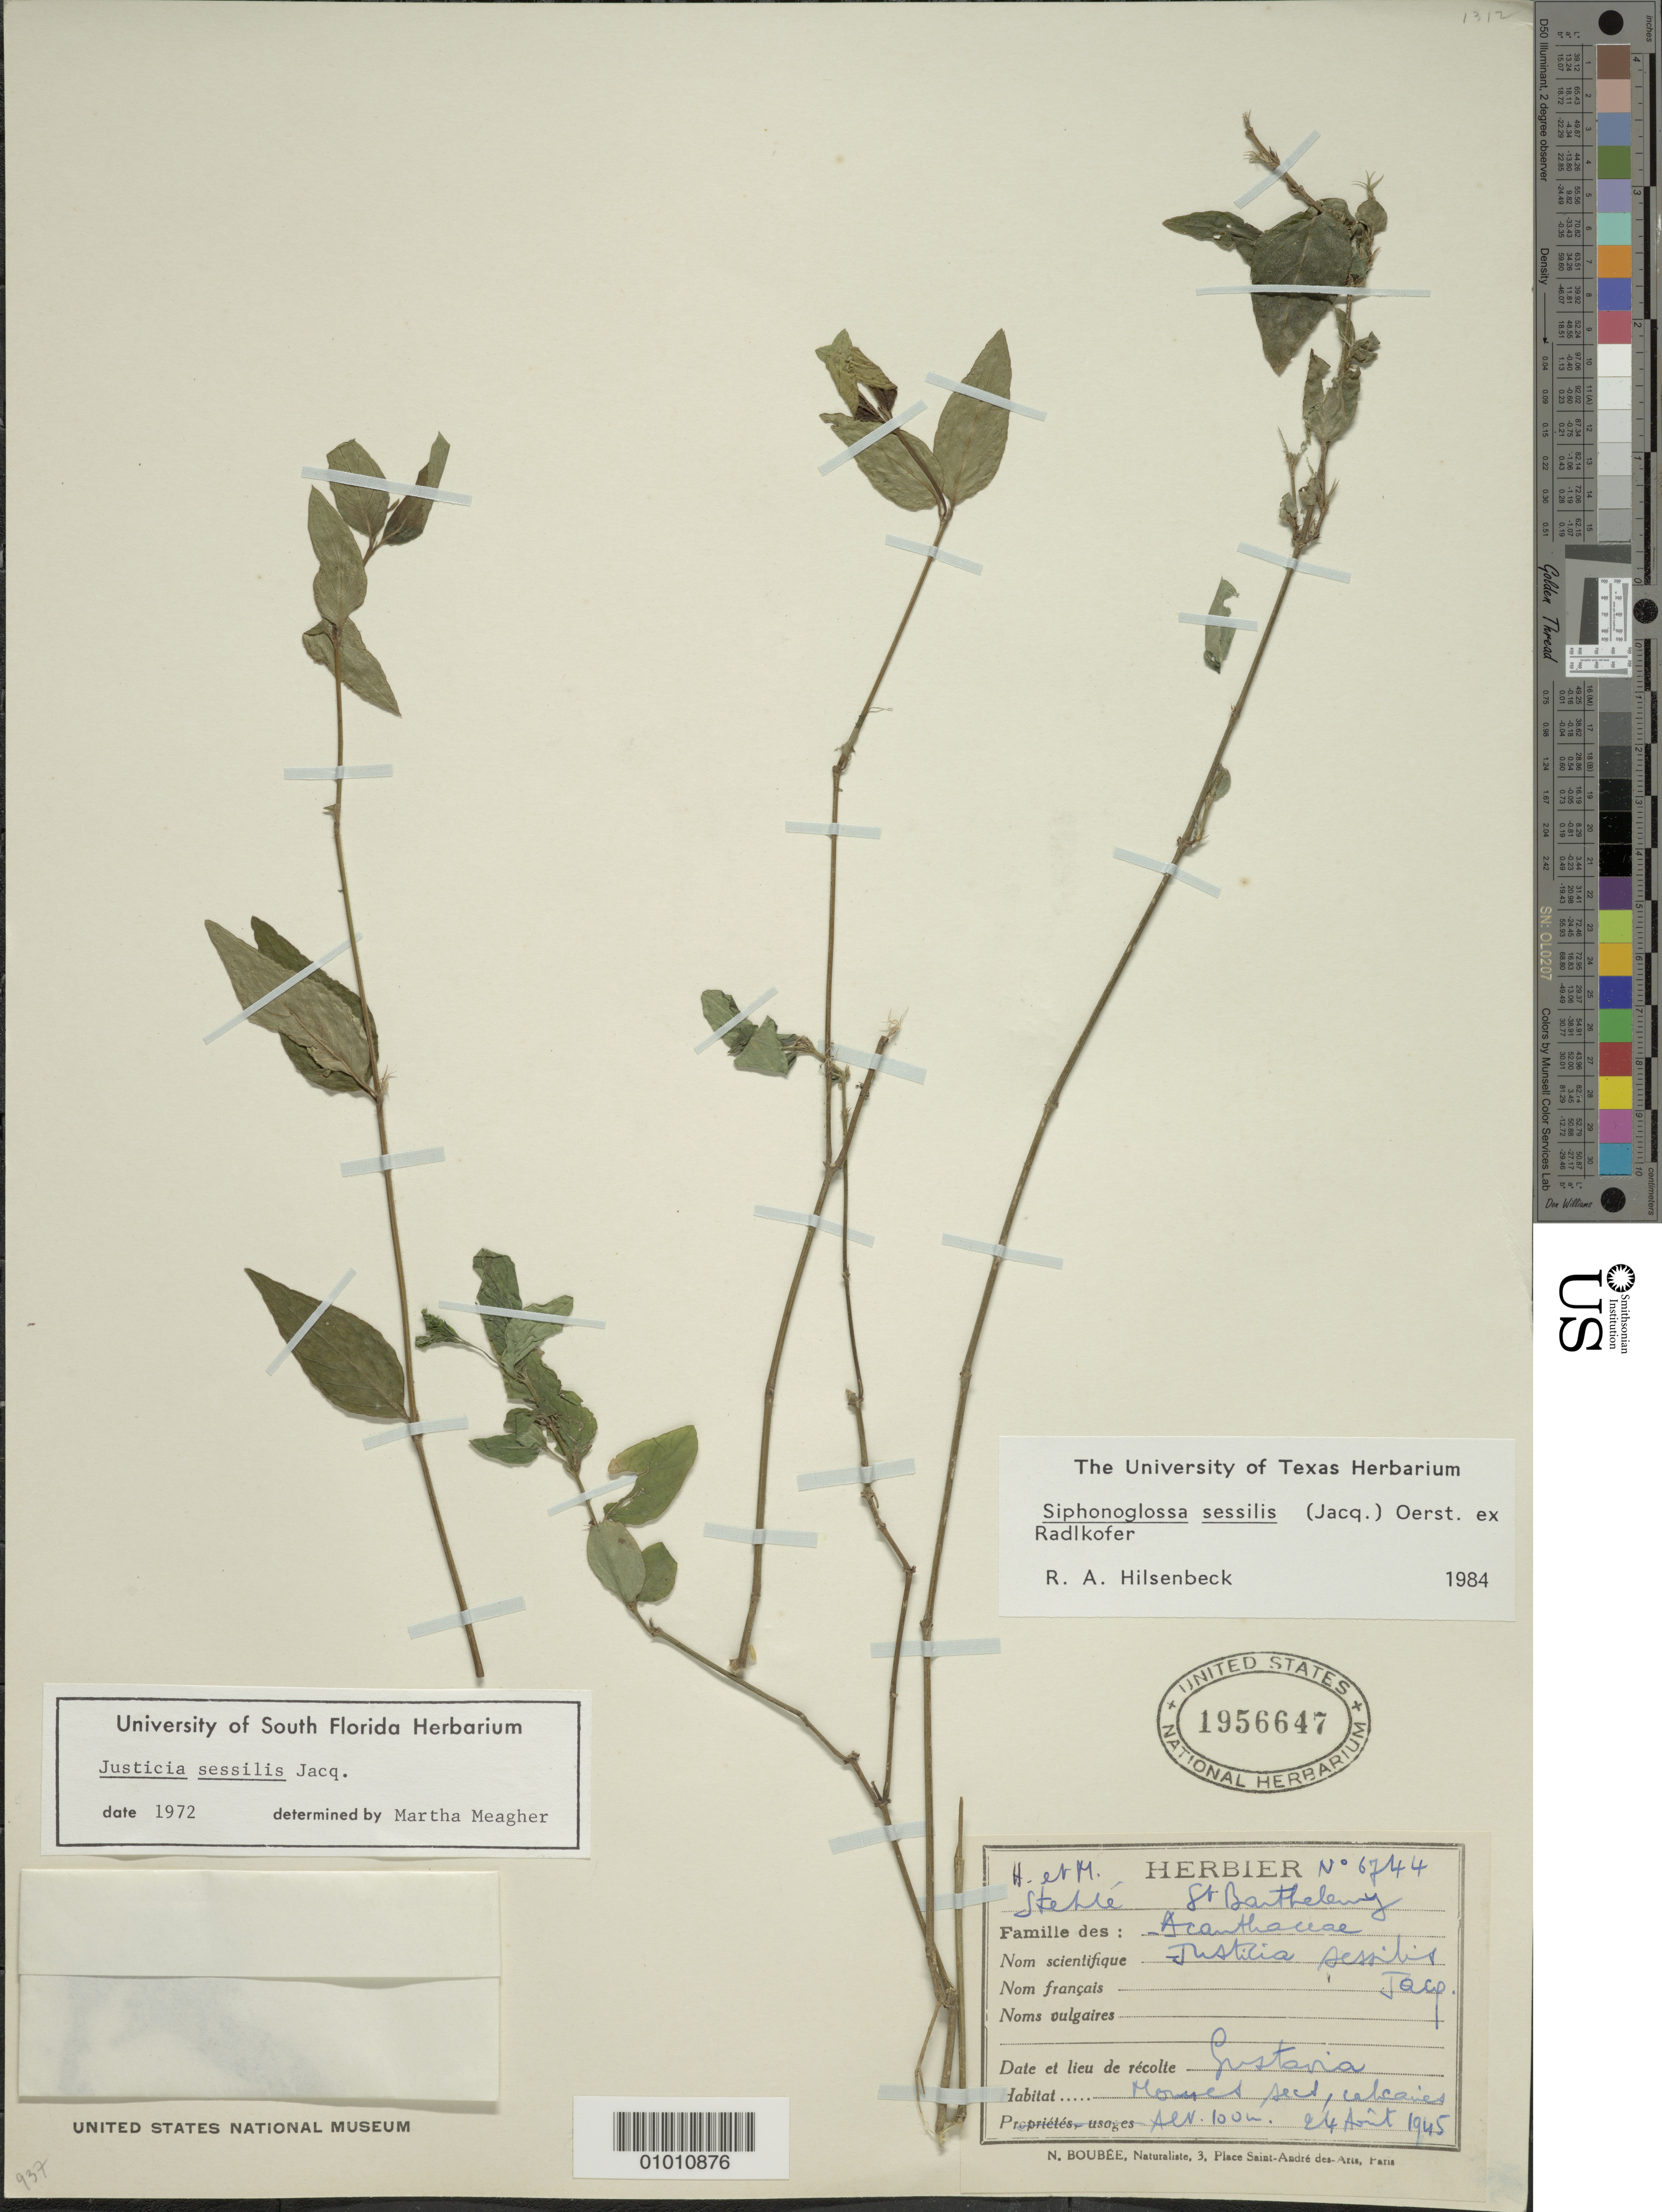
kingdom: Plantae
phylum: Tracheophyta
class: Magnoliopsida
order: Lamiales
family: Acanthaceae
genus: Siphonoglossa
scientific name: Siphonoglossa sessilis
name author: (Jacq.) D.N. Gibson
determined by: Hilsenbeck, R. A.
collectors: H. Stehlé & M. Stehlé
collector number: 6744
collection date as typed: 24 Aug 1945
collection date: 1945-08-24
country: Saint Barthélemy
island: St. Barthélemy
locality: Gustavia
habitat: Mousses sect., calcaires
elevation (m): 100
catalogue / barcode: US 1956647